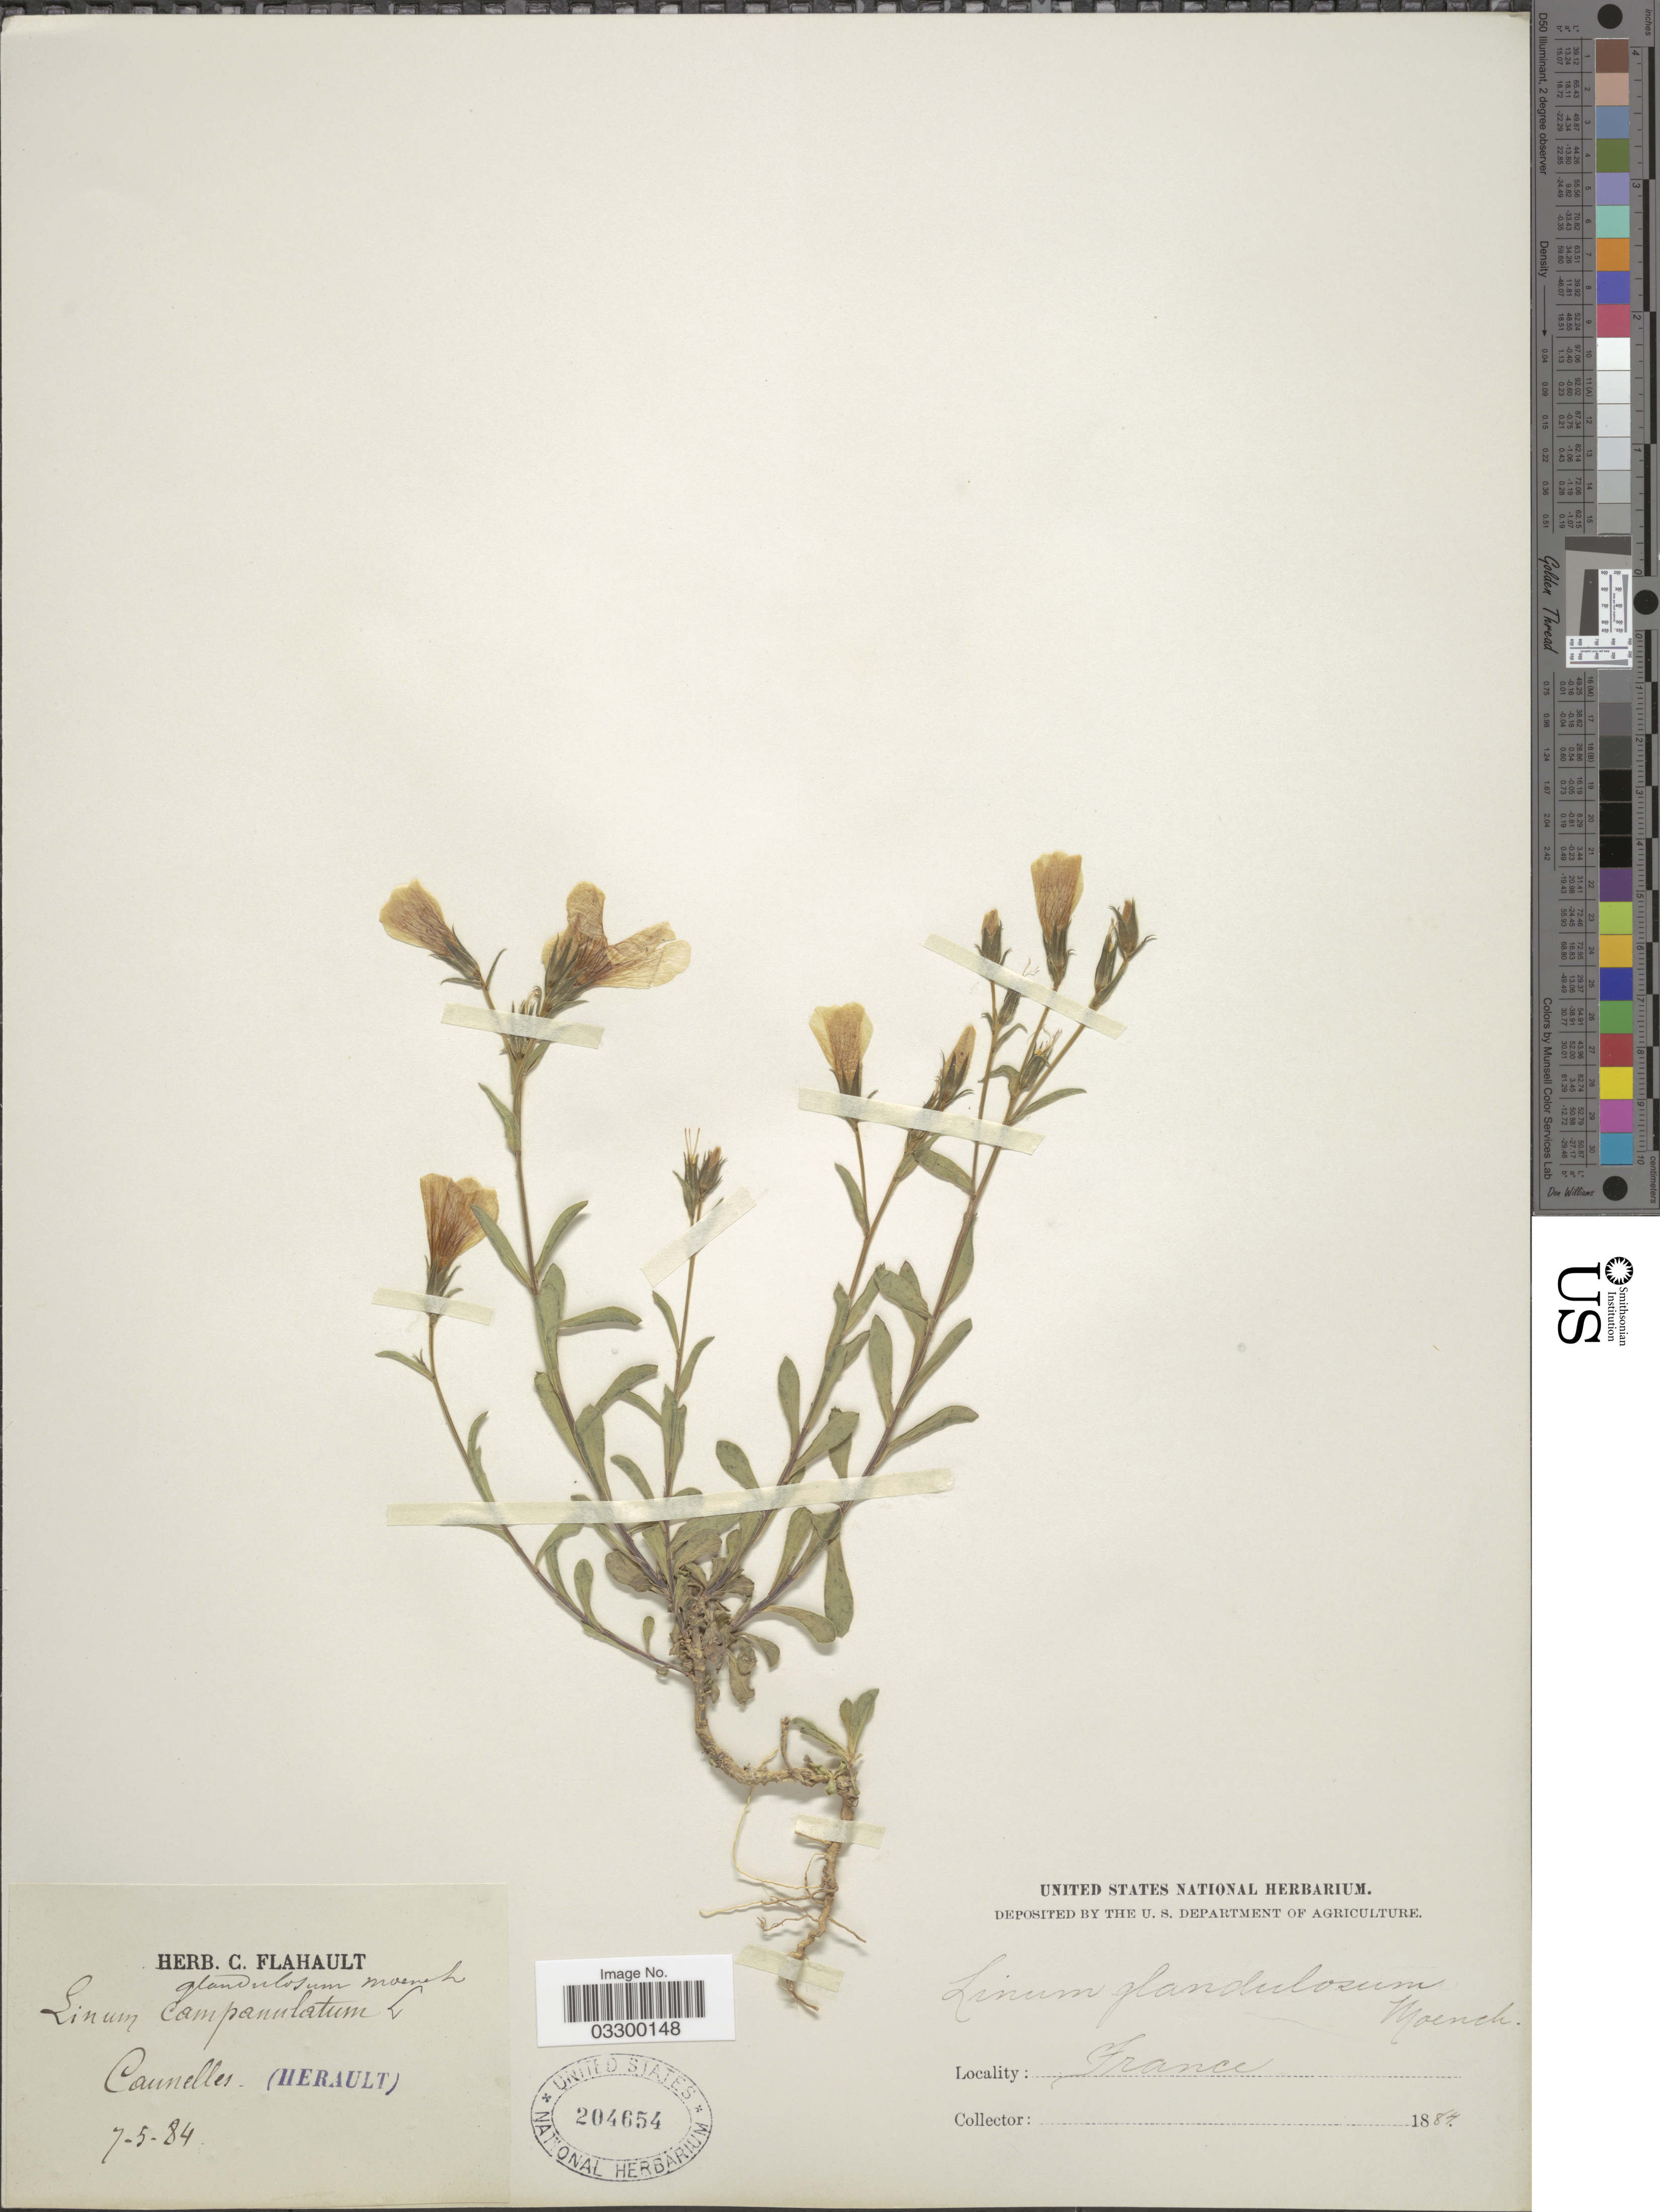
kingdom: Plantae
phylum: Tracheophyta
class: Magnoliopsida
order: Malpighiales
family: Linaceae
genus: Linum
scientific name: Linum glandulosum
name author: Moench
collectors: ex herb. C. Flahault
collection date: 1884-05-07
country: France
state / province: Occitanie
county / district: Hérault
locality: Caunelles (Herault).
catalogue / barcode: US 204654